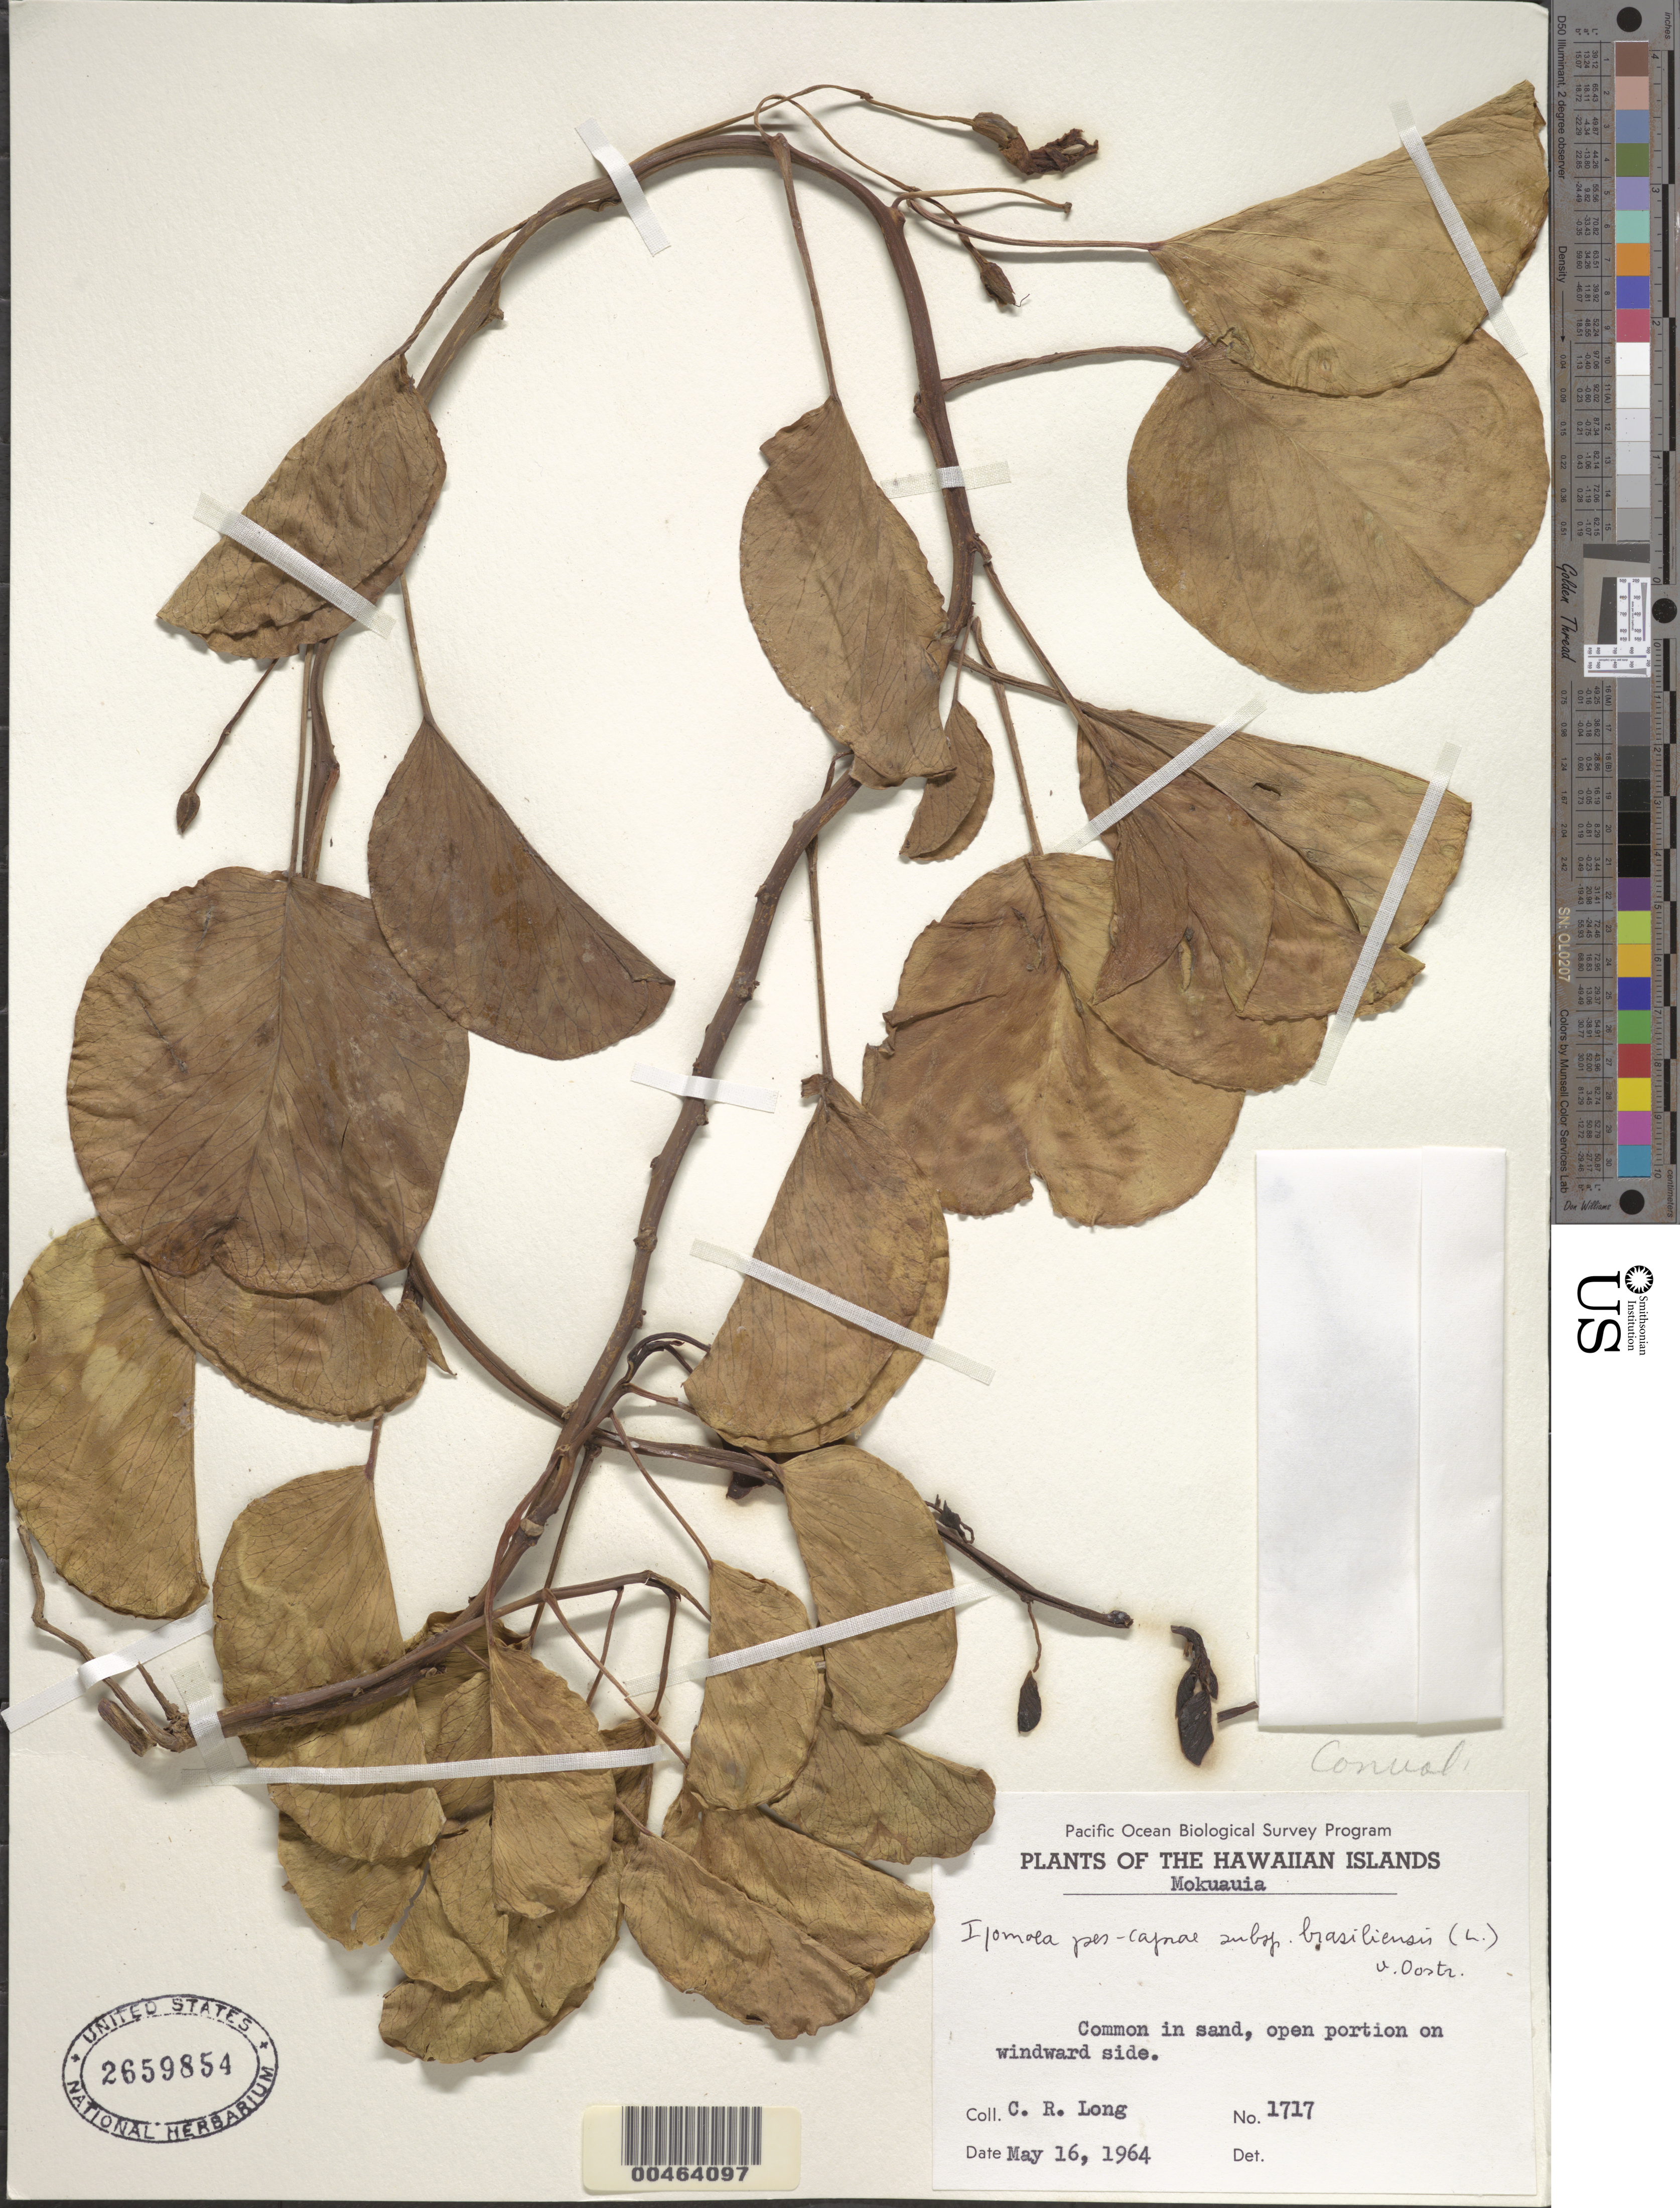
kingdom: Plantae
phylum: Tracheophyta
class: Magnoliopsida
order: Solanales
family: Convolvulaceae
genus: Ipomoea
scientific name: Ipomoea pes-caprae subsp. brasiliensis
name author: (L.) Ooststr.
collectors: C. Long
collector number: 1717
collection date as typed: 16 May 1964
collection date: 1964-05-16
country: United States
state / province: Hawaii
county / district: Honolulu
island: Mokuauia [Goat] Islet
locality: open portion on windward side, Mokuauia Bird Refuge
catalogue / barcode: US 2659854